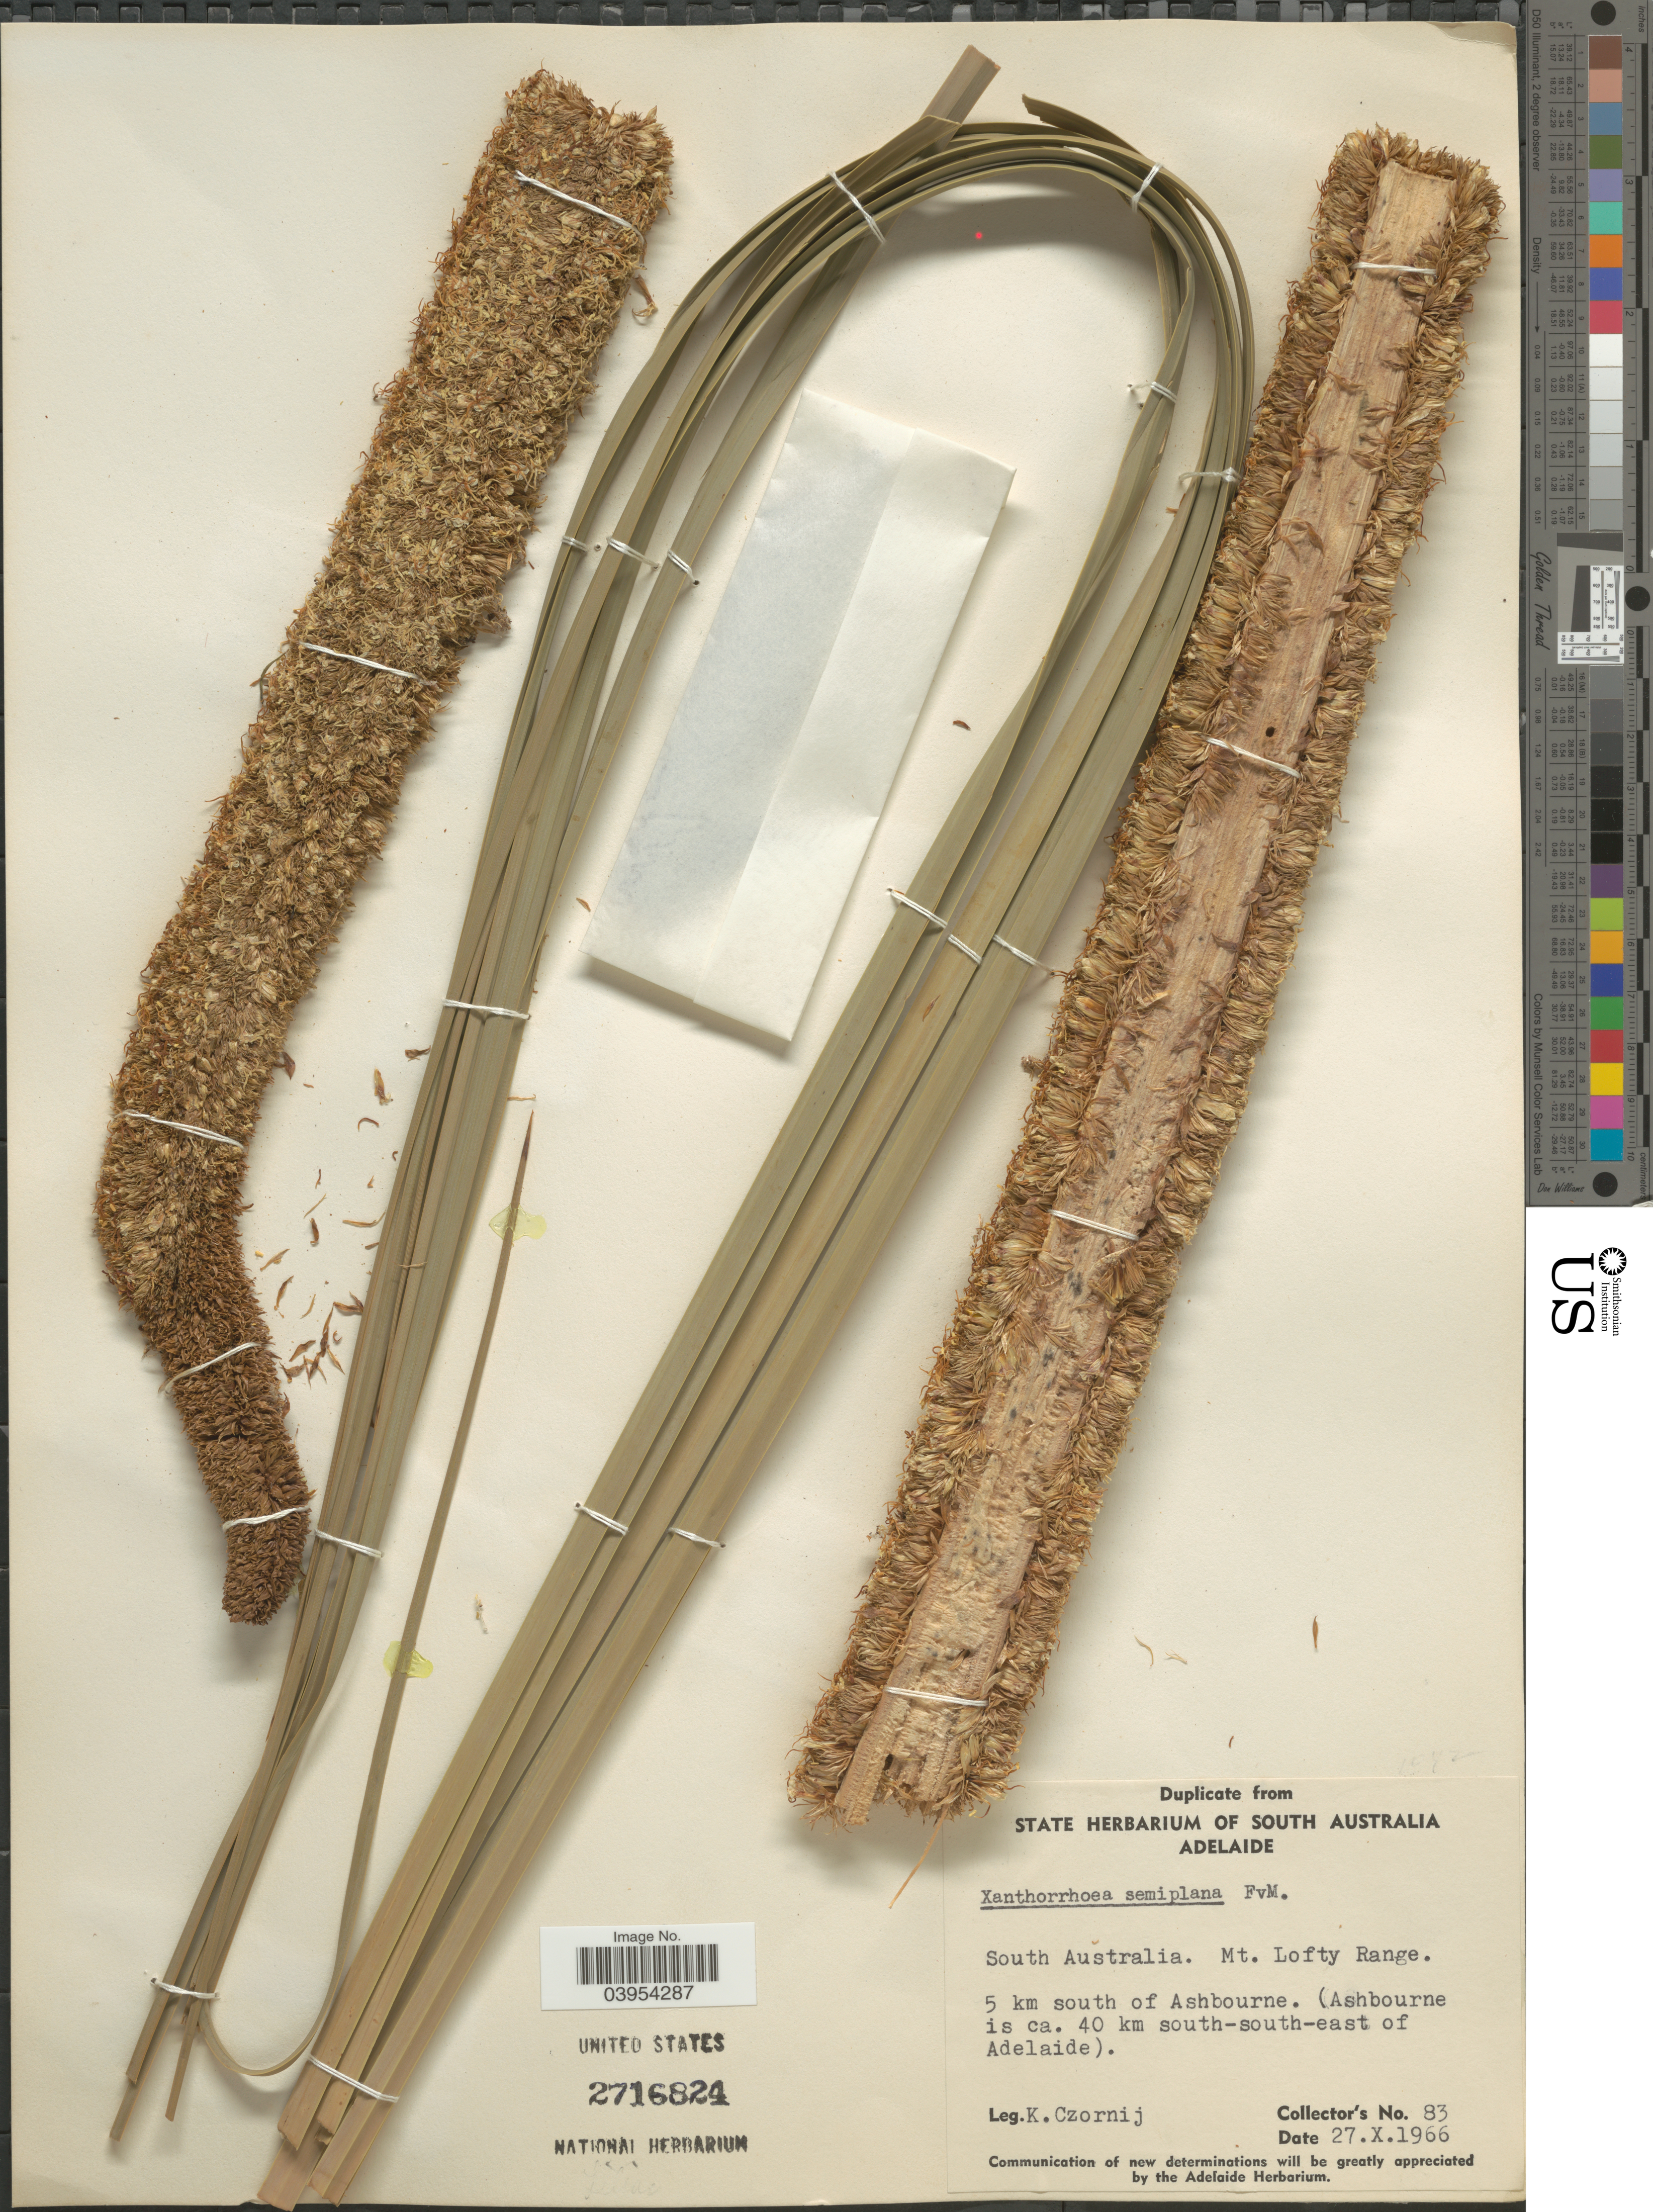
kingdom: Plantae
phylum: Tracheophyta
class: Liliopsida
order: Asparagales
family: Asphodelaceae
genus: Xanthorrhoea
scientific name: Xanthorrhoea semiplana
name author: F. Muell.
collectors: K. Czornij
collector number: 83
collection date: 1966-10-27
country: Australia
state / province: South Australia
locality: Mt. Lofty Range. 5 km south of Ashbourne. (Ashbourne is ca. 40 km south-south-east of Adelaide).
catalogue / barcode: US 2716824